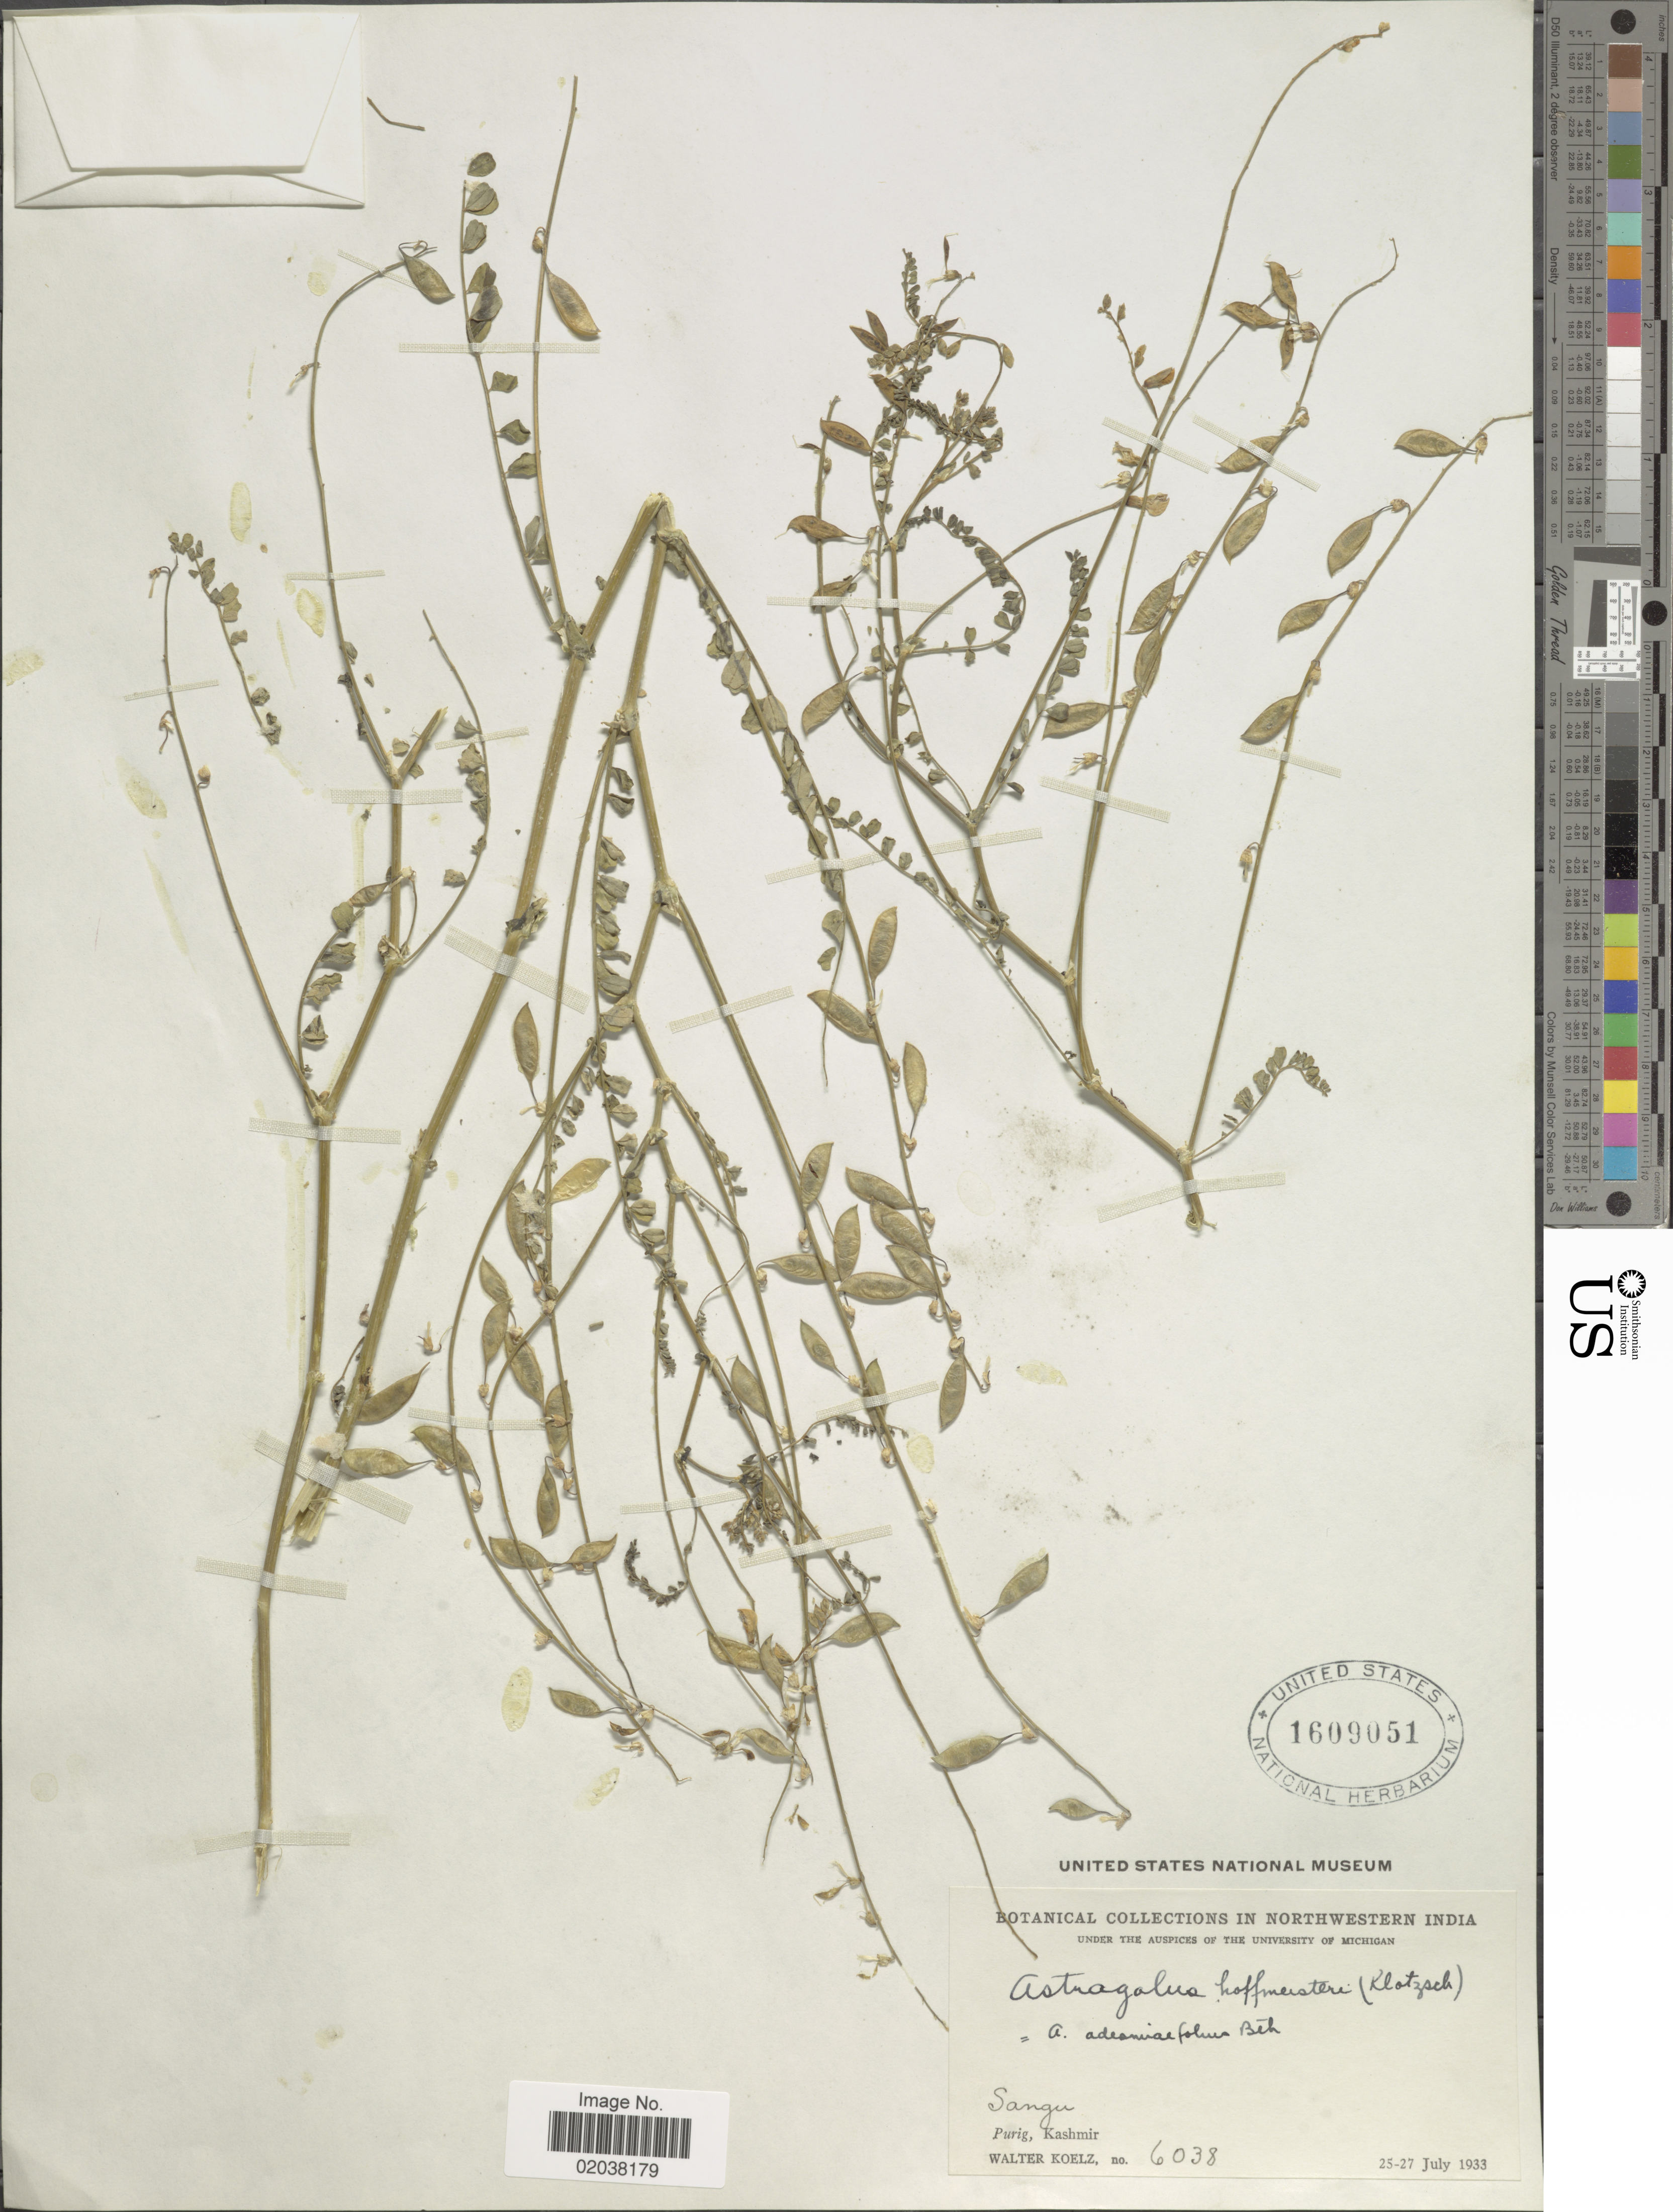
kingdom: Plantae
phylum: Tracheophyta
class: Magnoliopsida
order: Fabales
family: Fabaceae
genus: Astragalus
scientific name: Astragalus hoffmeisteri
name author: (Klotzsch) Ali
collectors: W. N. Koelz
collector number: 6038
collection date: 1933-07-25/1933-07-27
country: India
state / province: Jammu and Kashmir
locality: Northwestern India, Sangu, Purig, Kashmir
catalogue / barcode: US 1609051